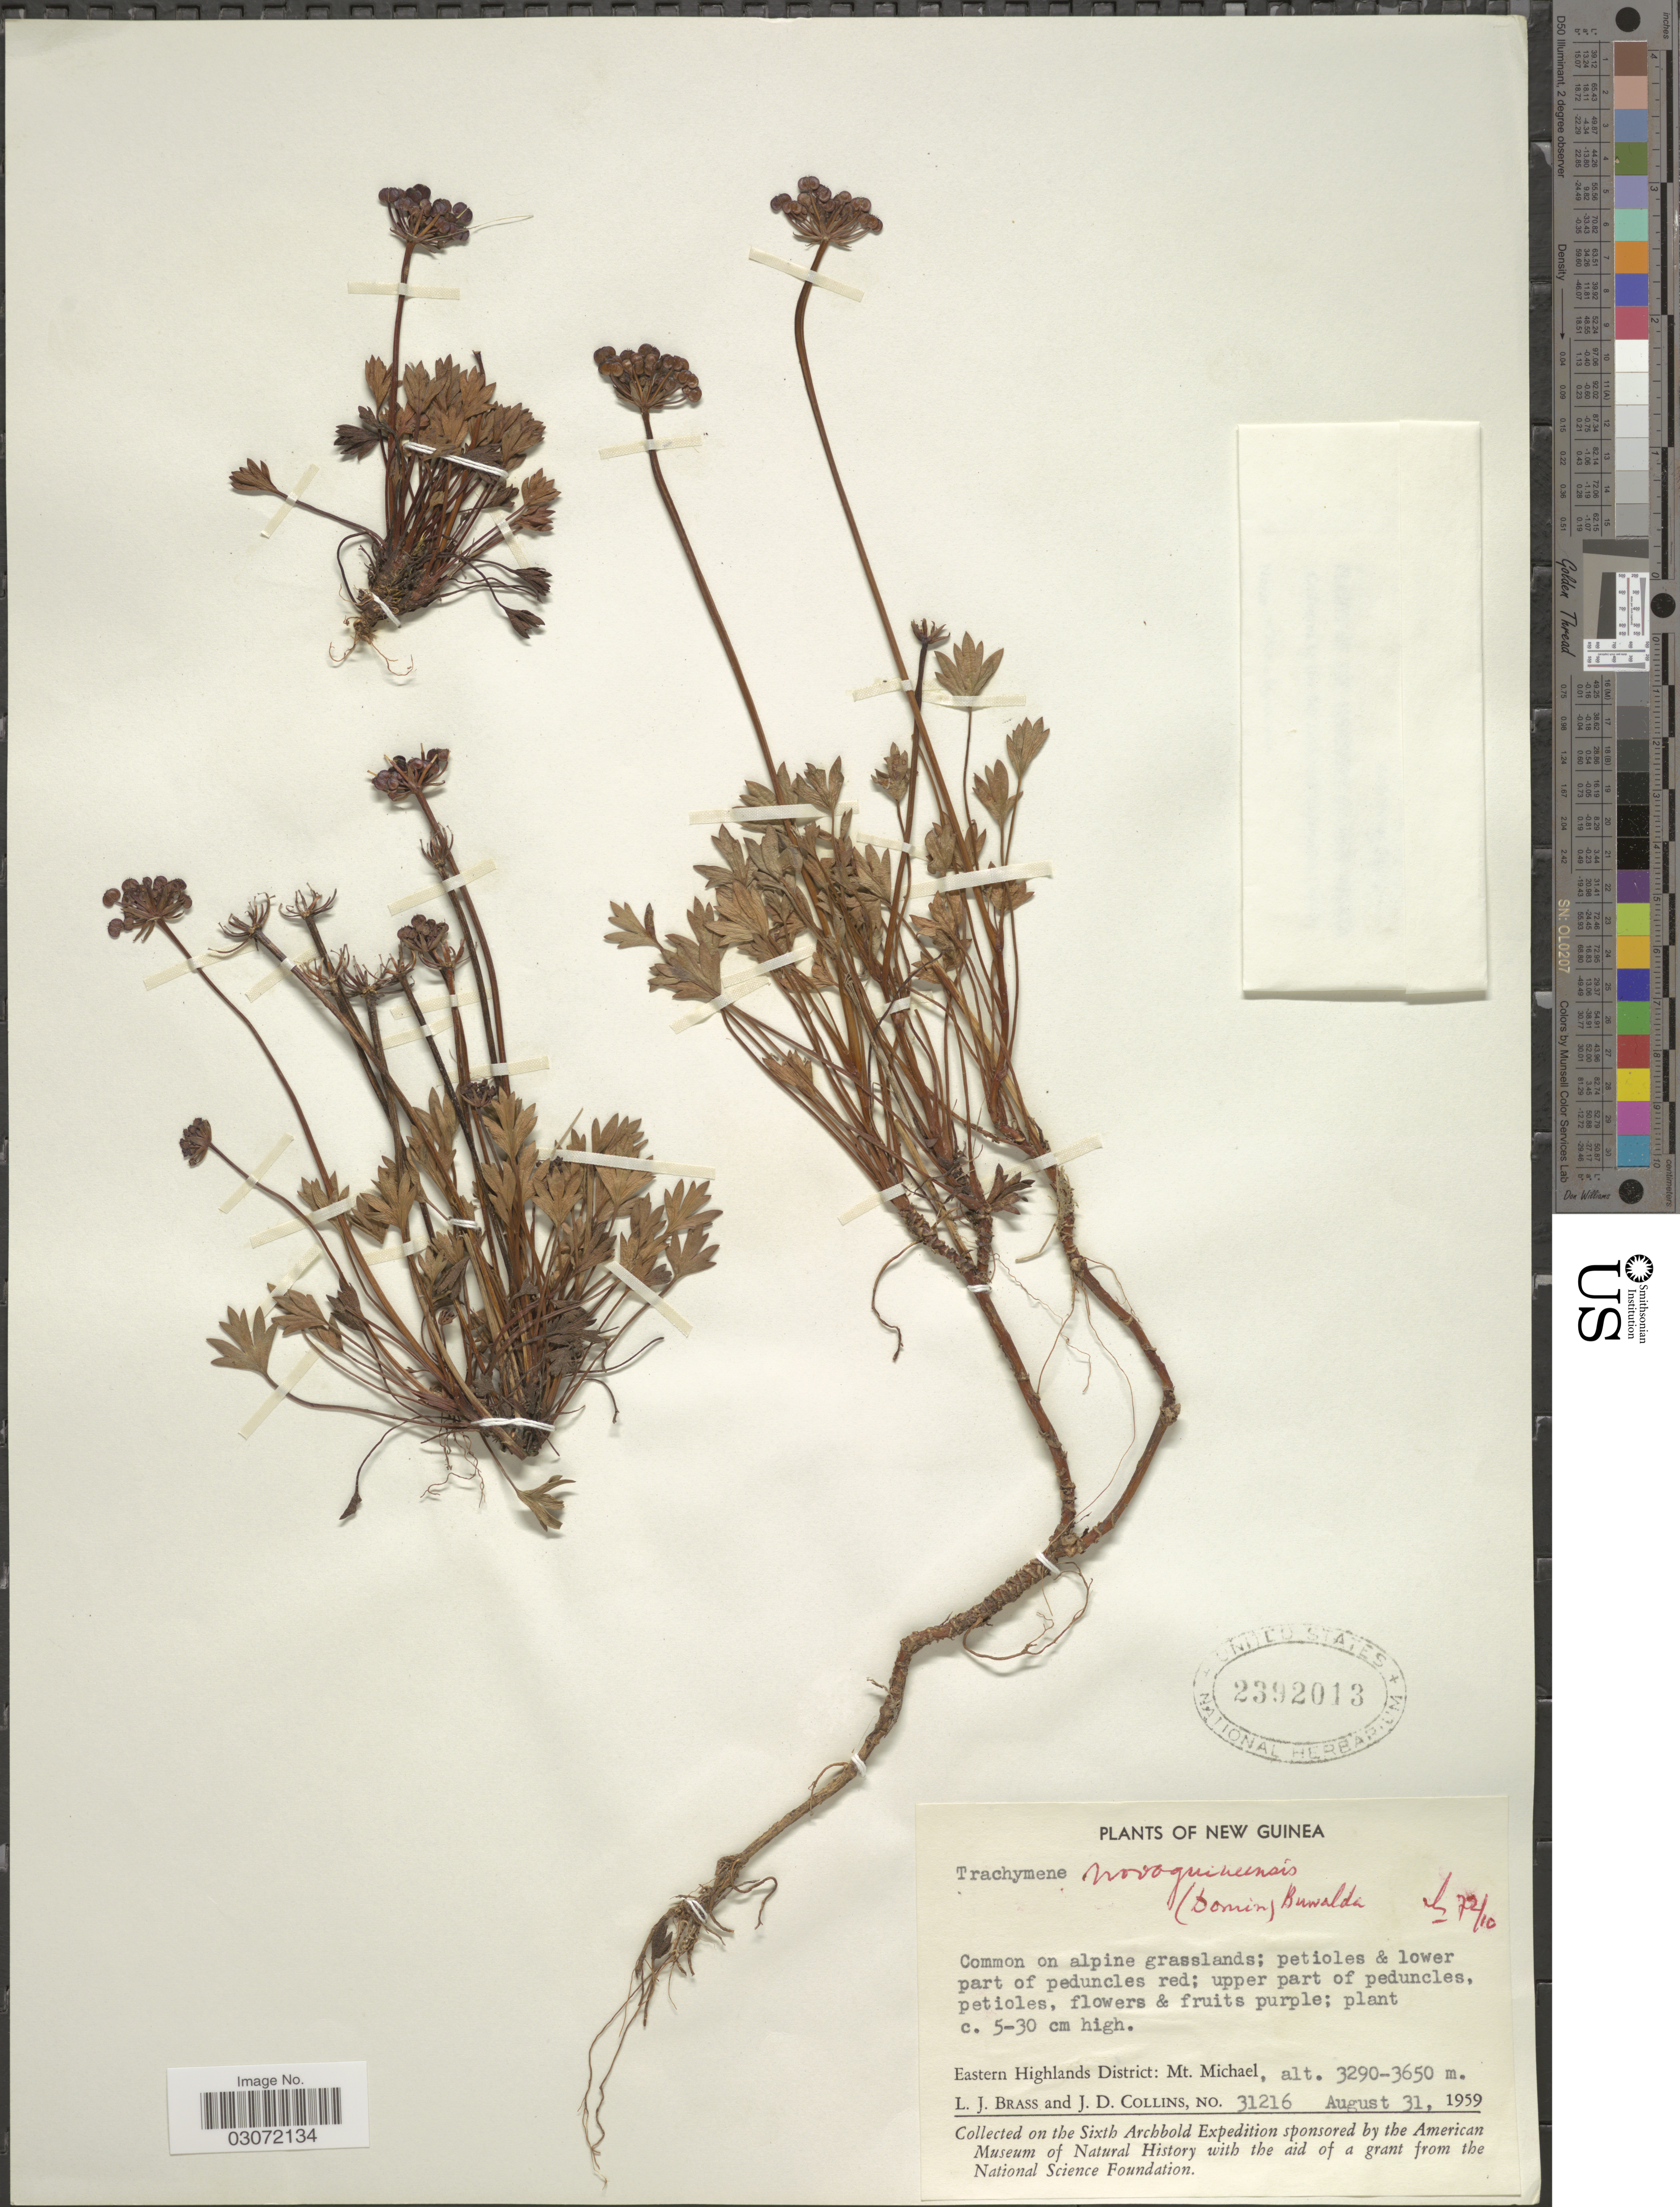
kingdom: Plantae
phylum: Tracheophyta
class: Magnoliopsida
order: Apiales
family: Araliaceae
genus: Trachymene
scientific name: Trachymene novoguineensis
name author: (Domin) Buwalda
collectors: L. J. Brass & J. Collins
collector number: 31216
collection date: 1959-08-31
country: Papua New Guinea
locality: New Guinea. Eastern Highlands District: Mt. Michael.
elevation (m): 3290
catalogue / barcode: US 2392013